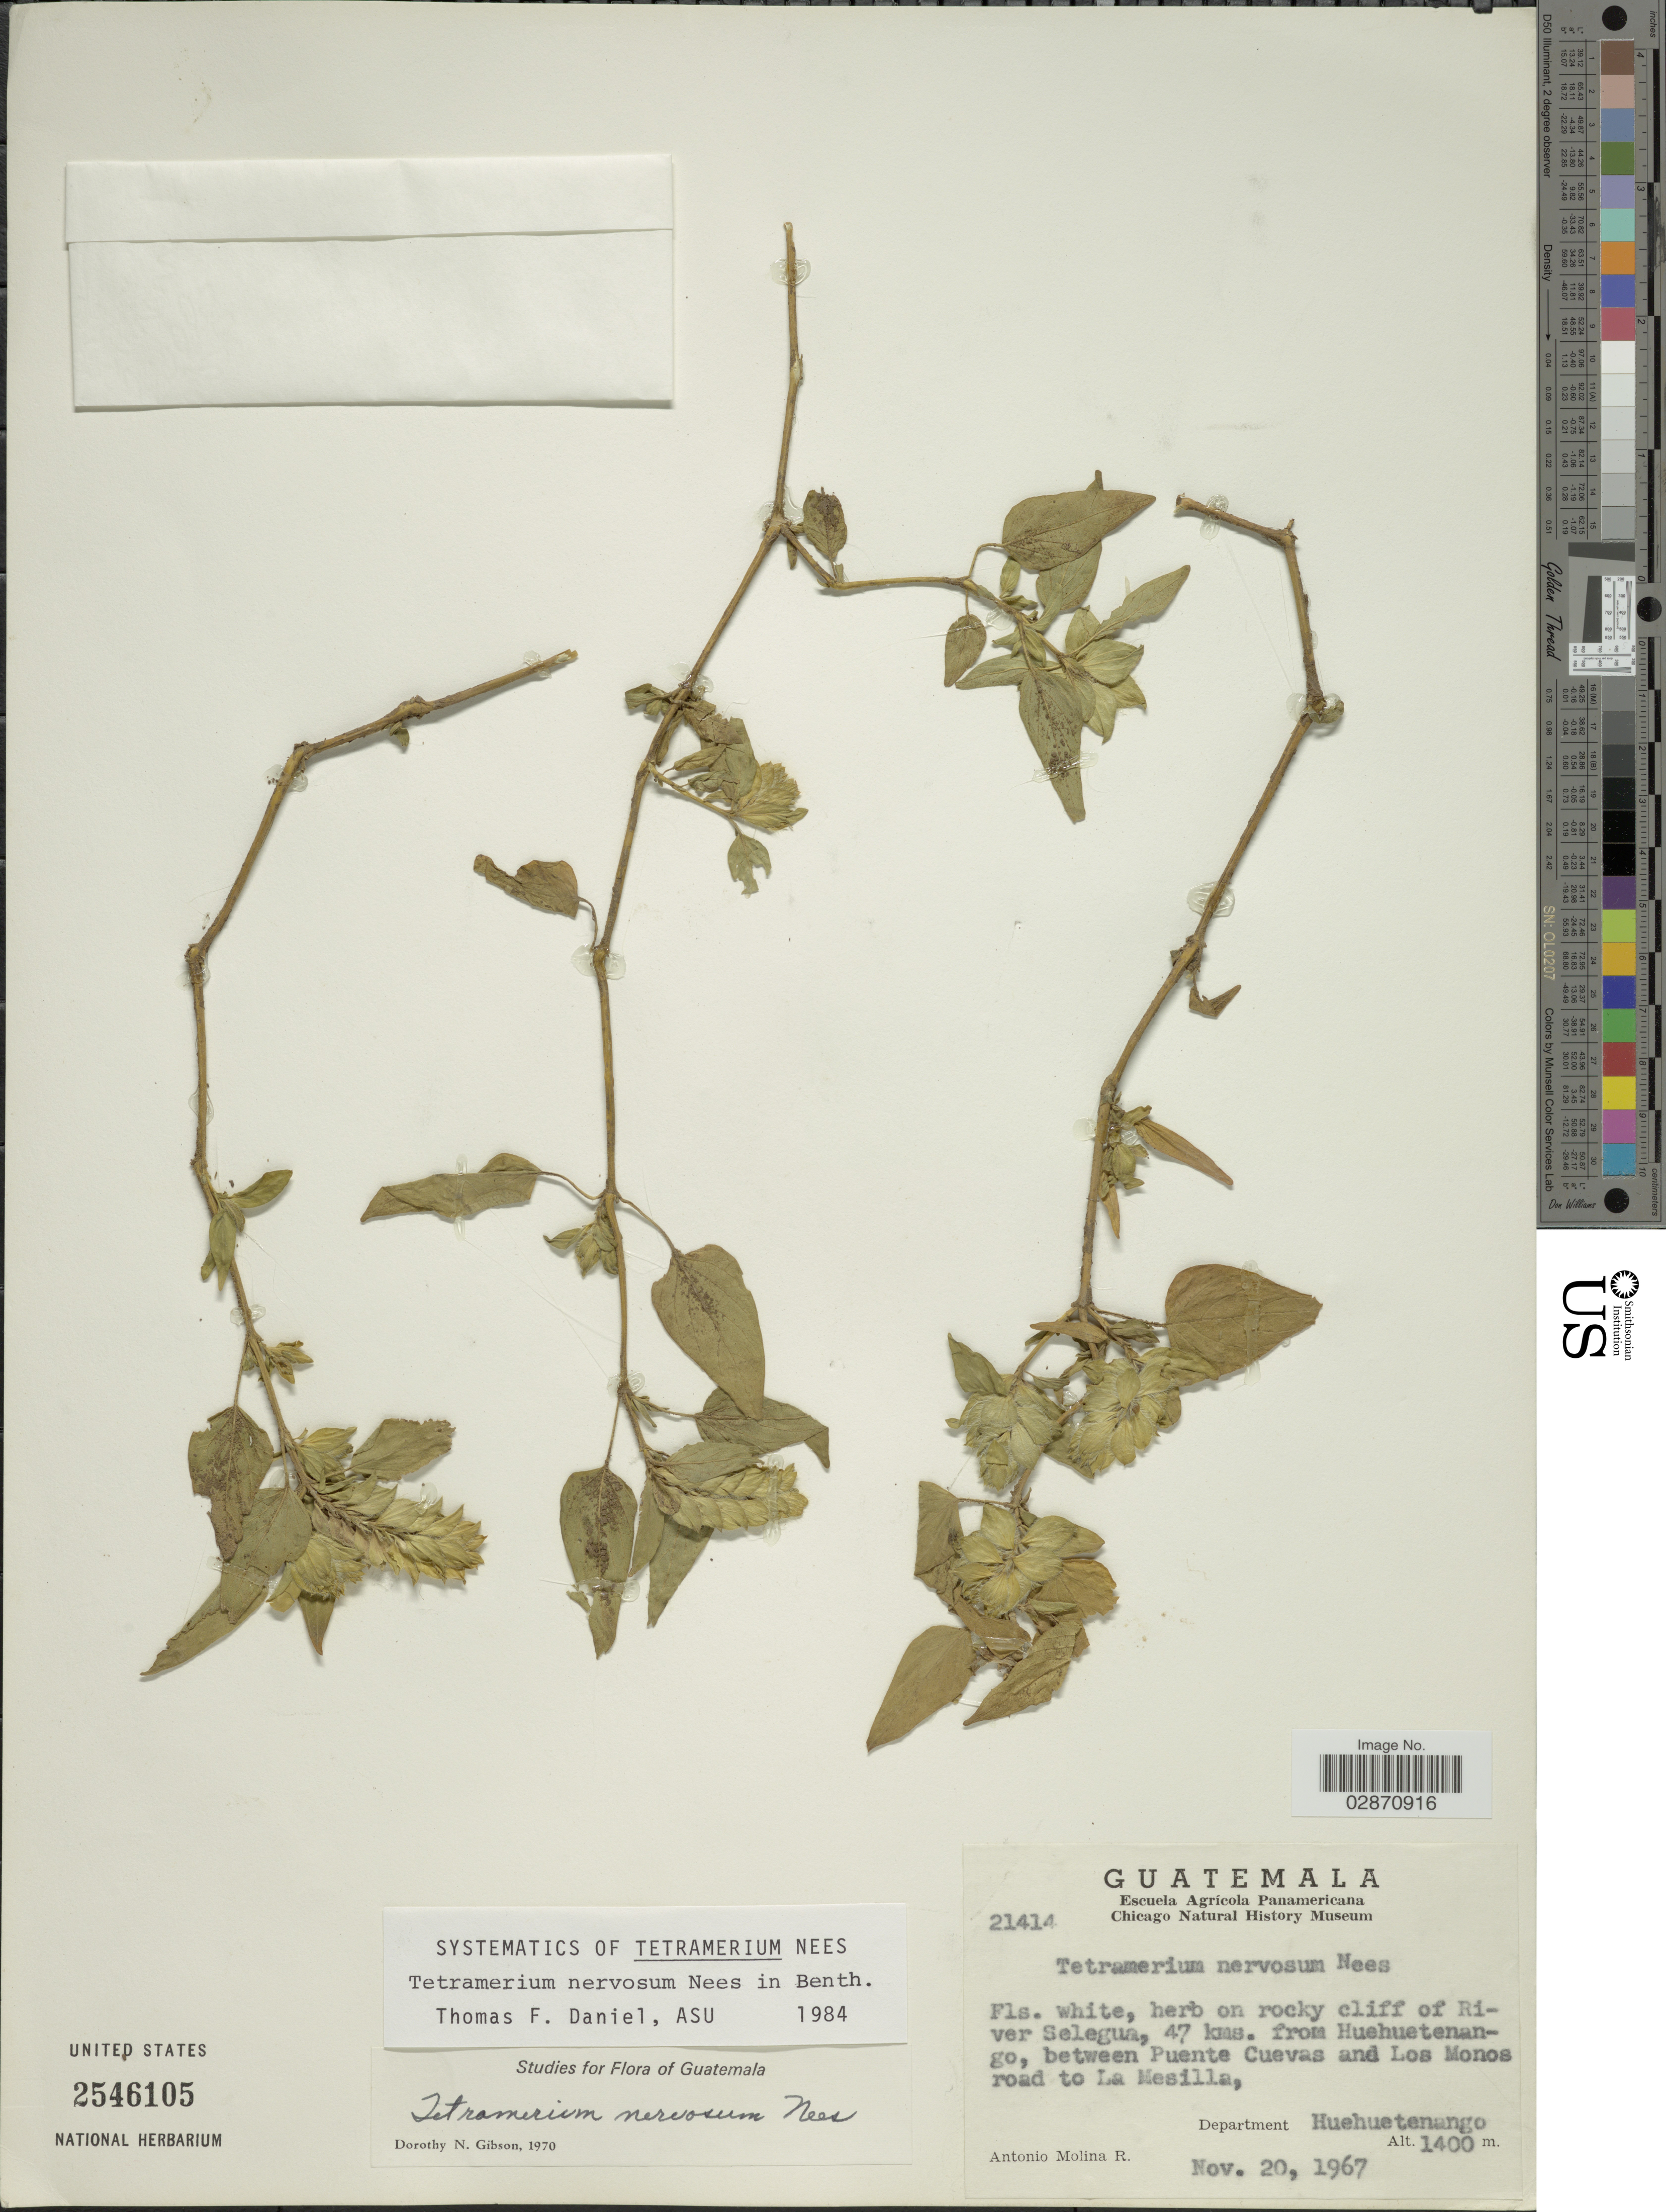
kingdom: Plantae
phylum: Tracheophyta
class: Magnoliopsida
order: Lamiales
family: Acanthaceae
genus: Tetramerium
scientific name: Tetramerium nervosum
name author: Nees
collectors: A. Molina R.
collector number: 21414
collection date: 1967-11-20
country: Guatemala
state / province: Huehuetenango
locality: Cliff of River Selegua, 47 kms. from Huehuetenango, between Puente Cuevas and Los Monos road to la Mesilla, Department Huehuetenango.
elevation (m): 1400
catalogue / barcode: US 2546105